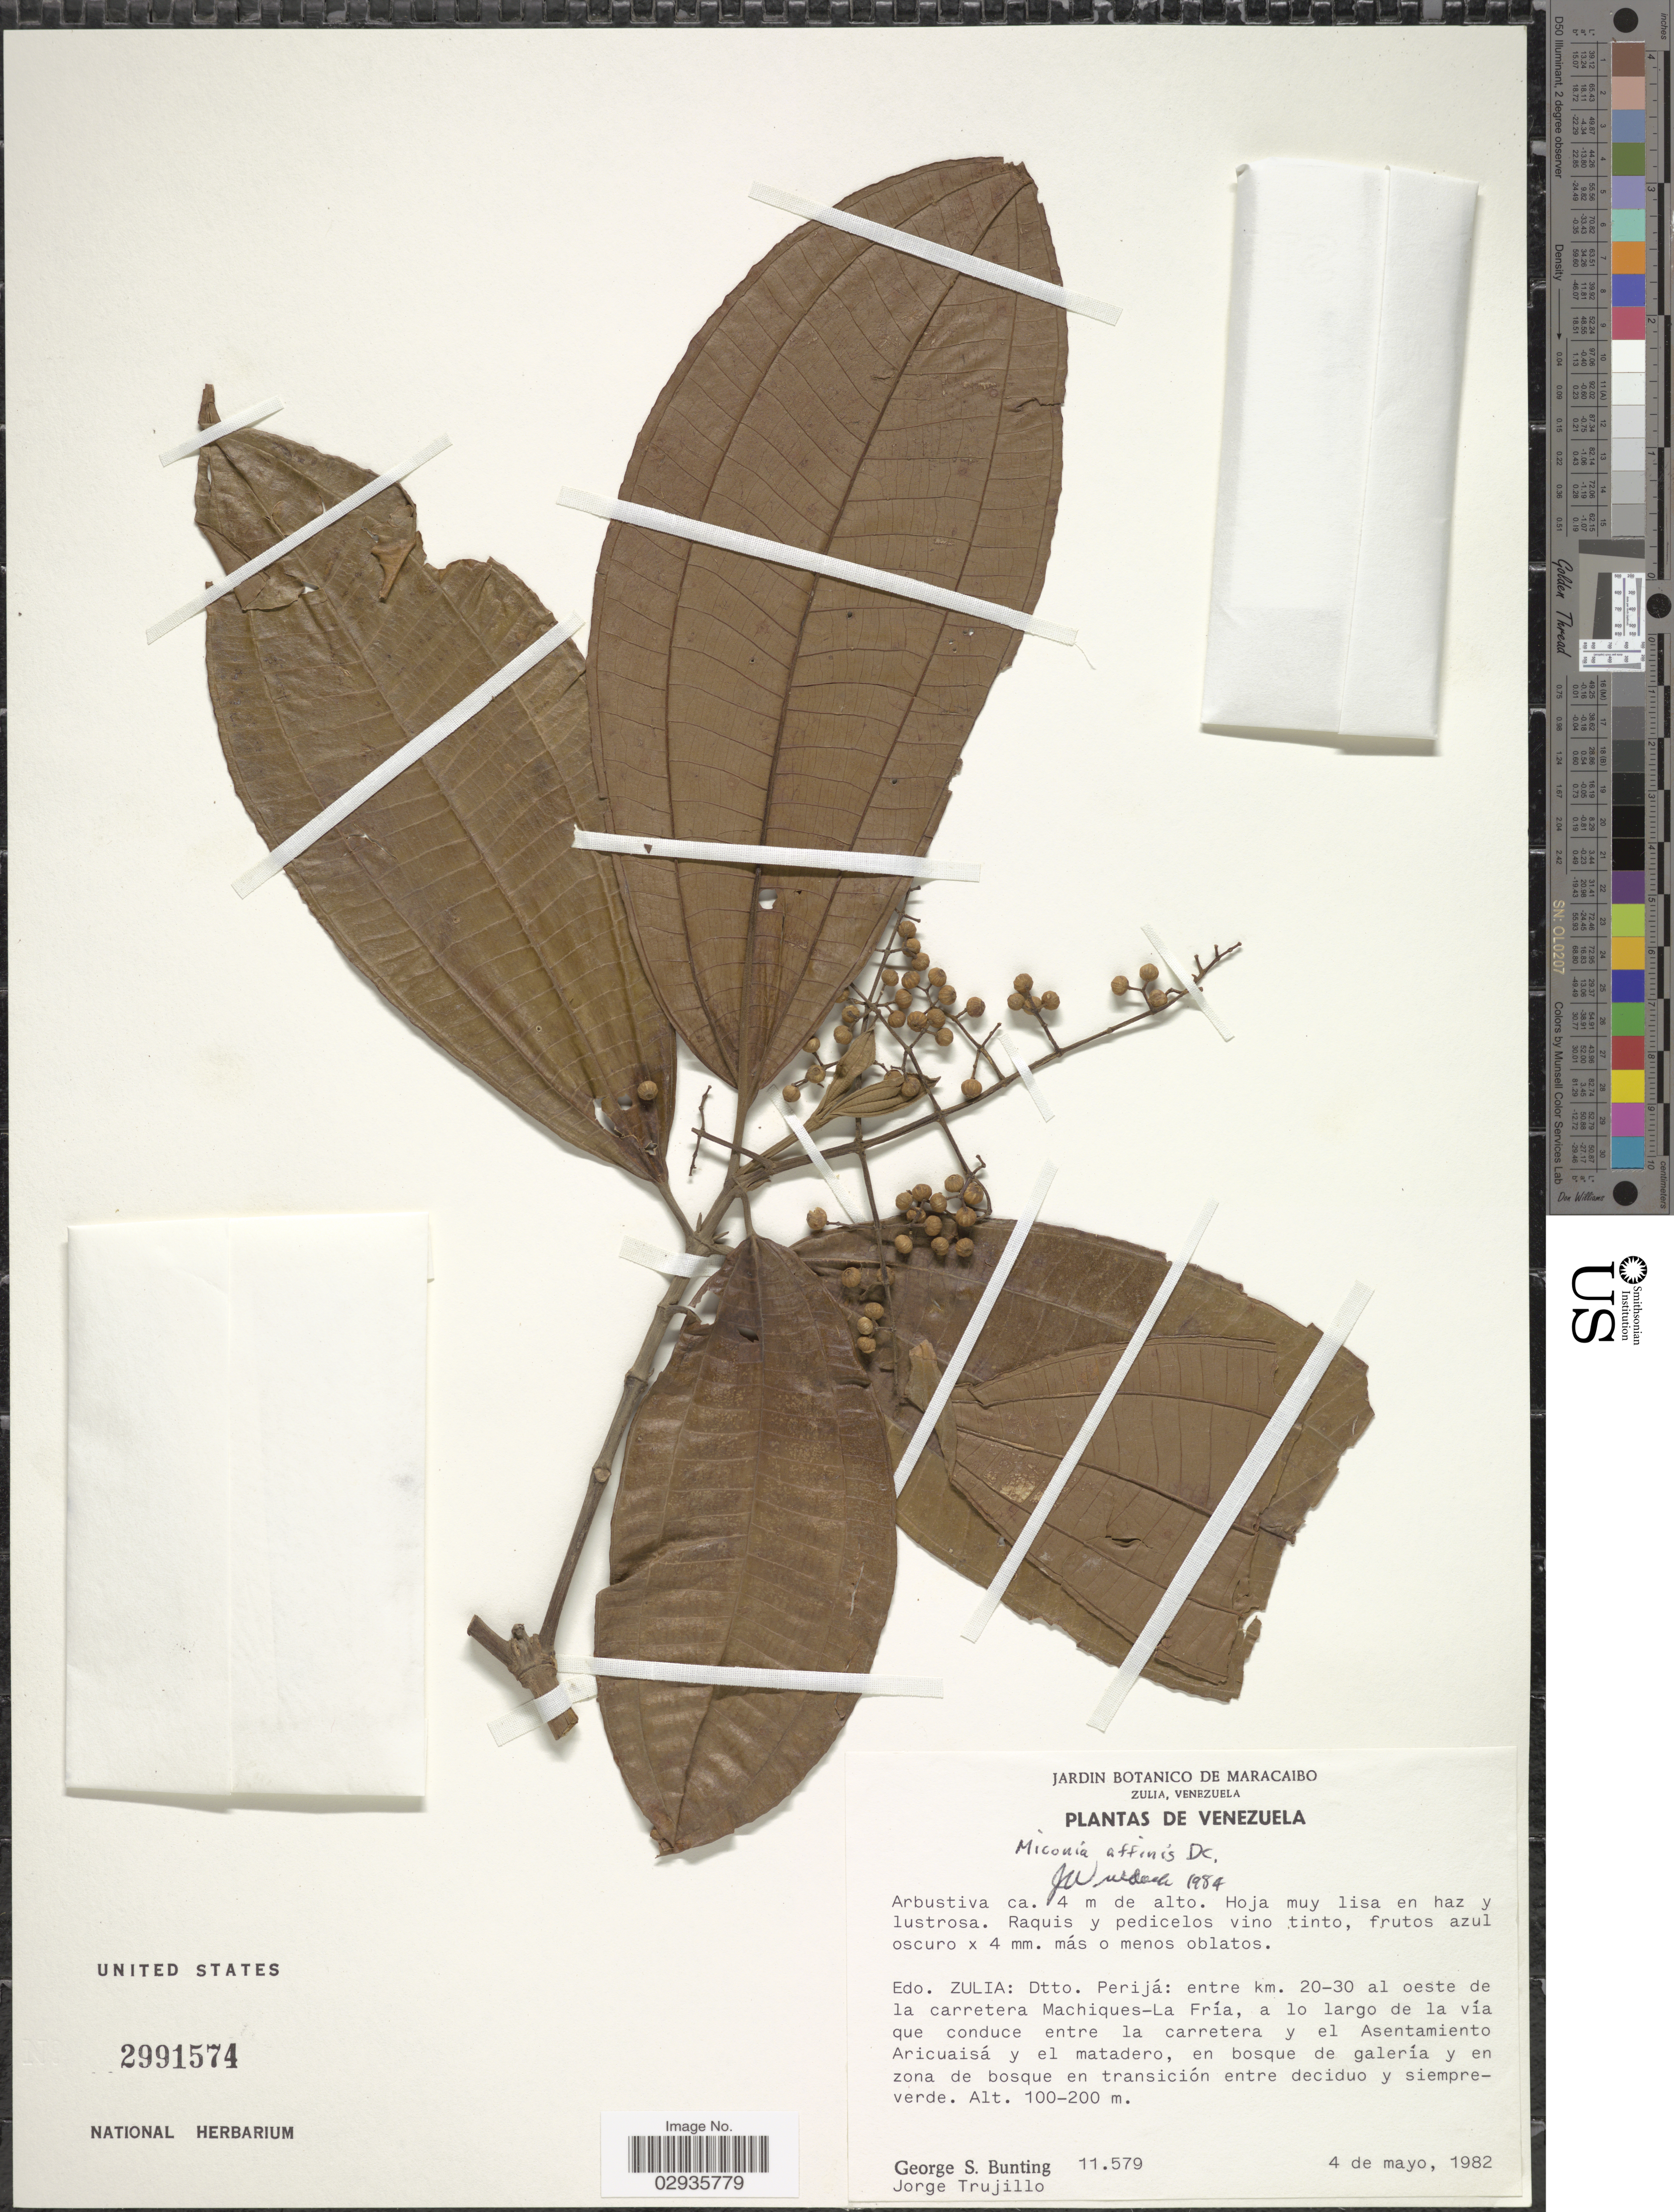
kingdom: Plantae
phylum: Tracheophyta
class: Magnoliopsida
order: Myrtales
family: Melastomataceae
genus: Miconia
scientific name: Miconia affinis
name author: DC.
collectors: G. S. Bunting & J. Trujillo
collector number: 11579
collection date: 1982-05-04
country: Venezuela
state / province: Zulia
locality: Dtto. Perijá: entre km. 20-30 al oeste de la carretera Machiques-La Fría, a lo largo de la vía que conduce entre la carretera y el Asentamiento Aricuaisá y el matadero.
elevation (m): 100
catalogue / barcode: US 2991574